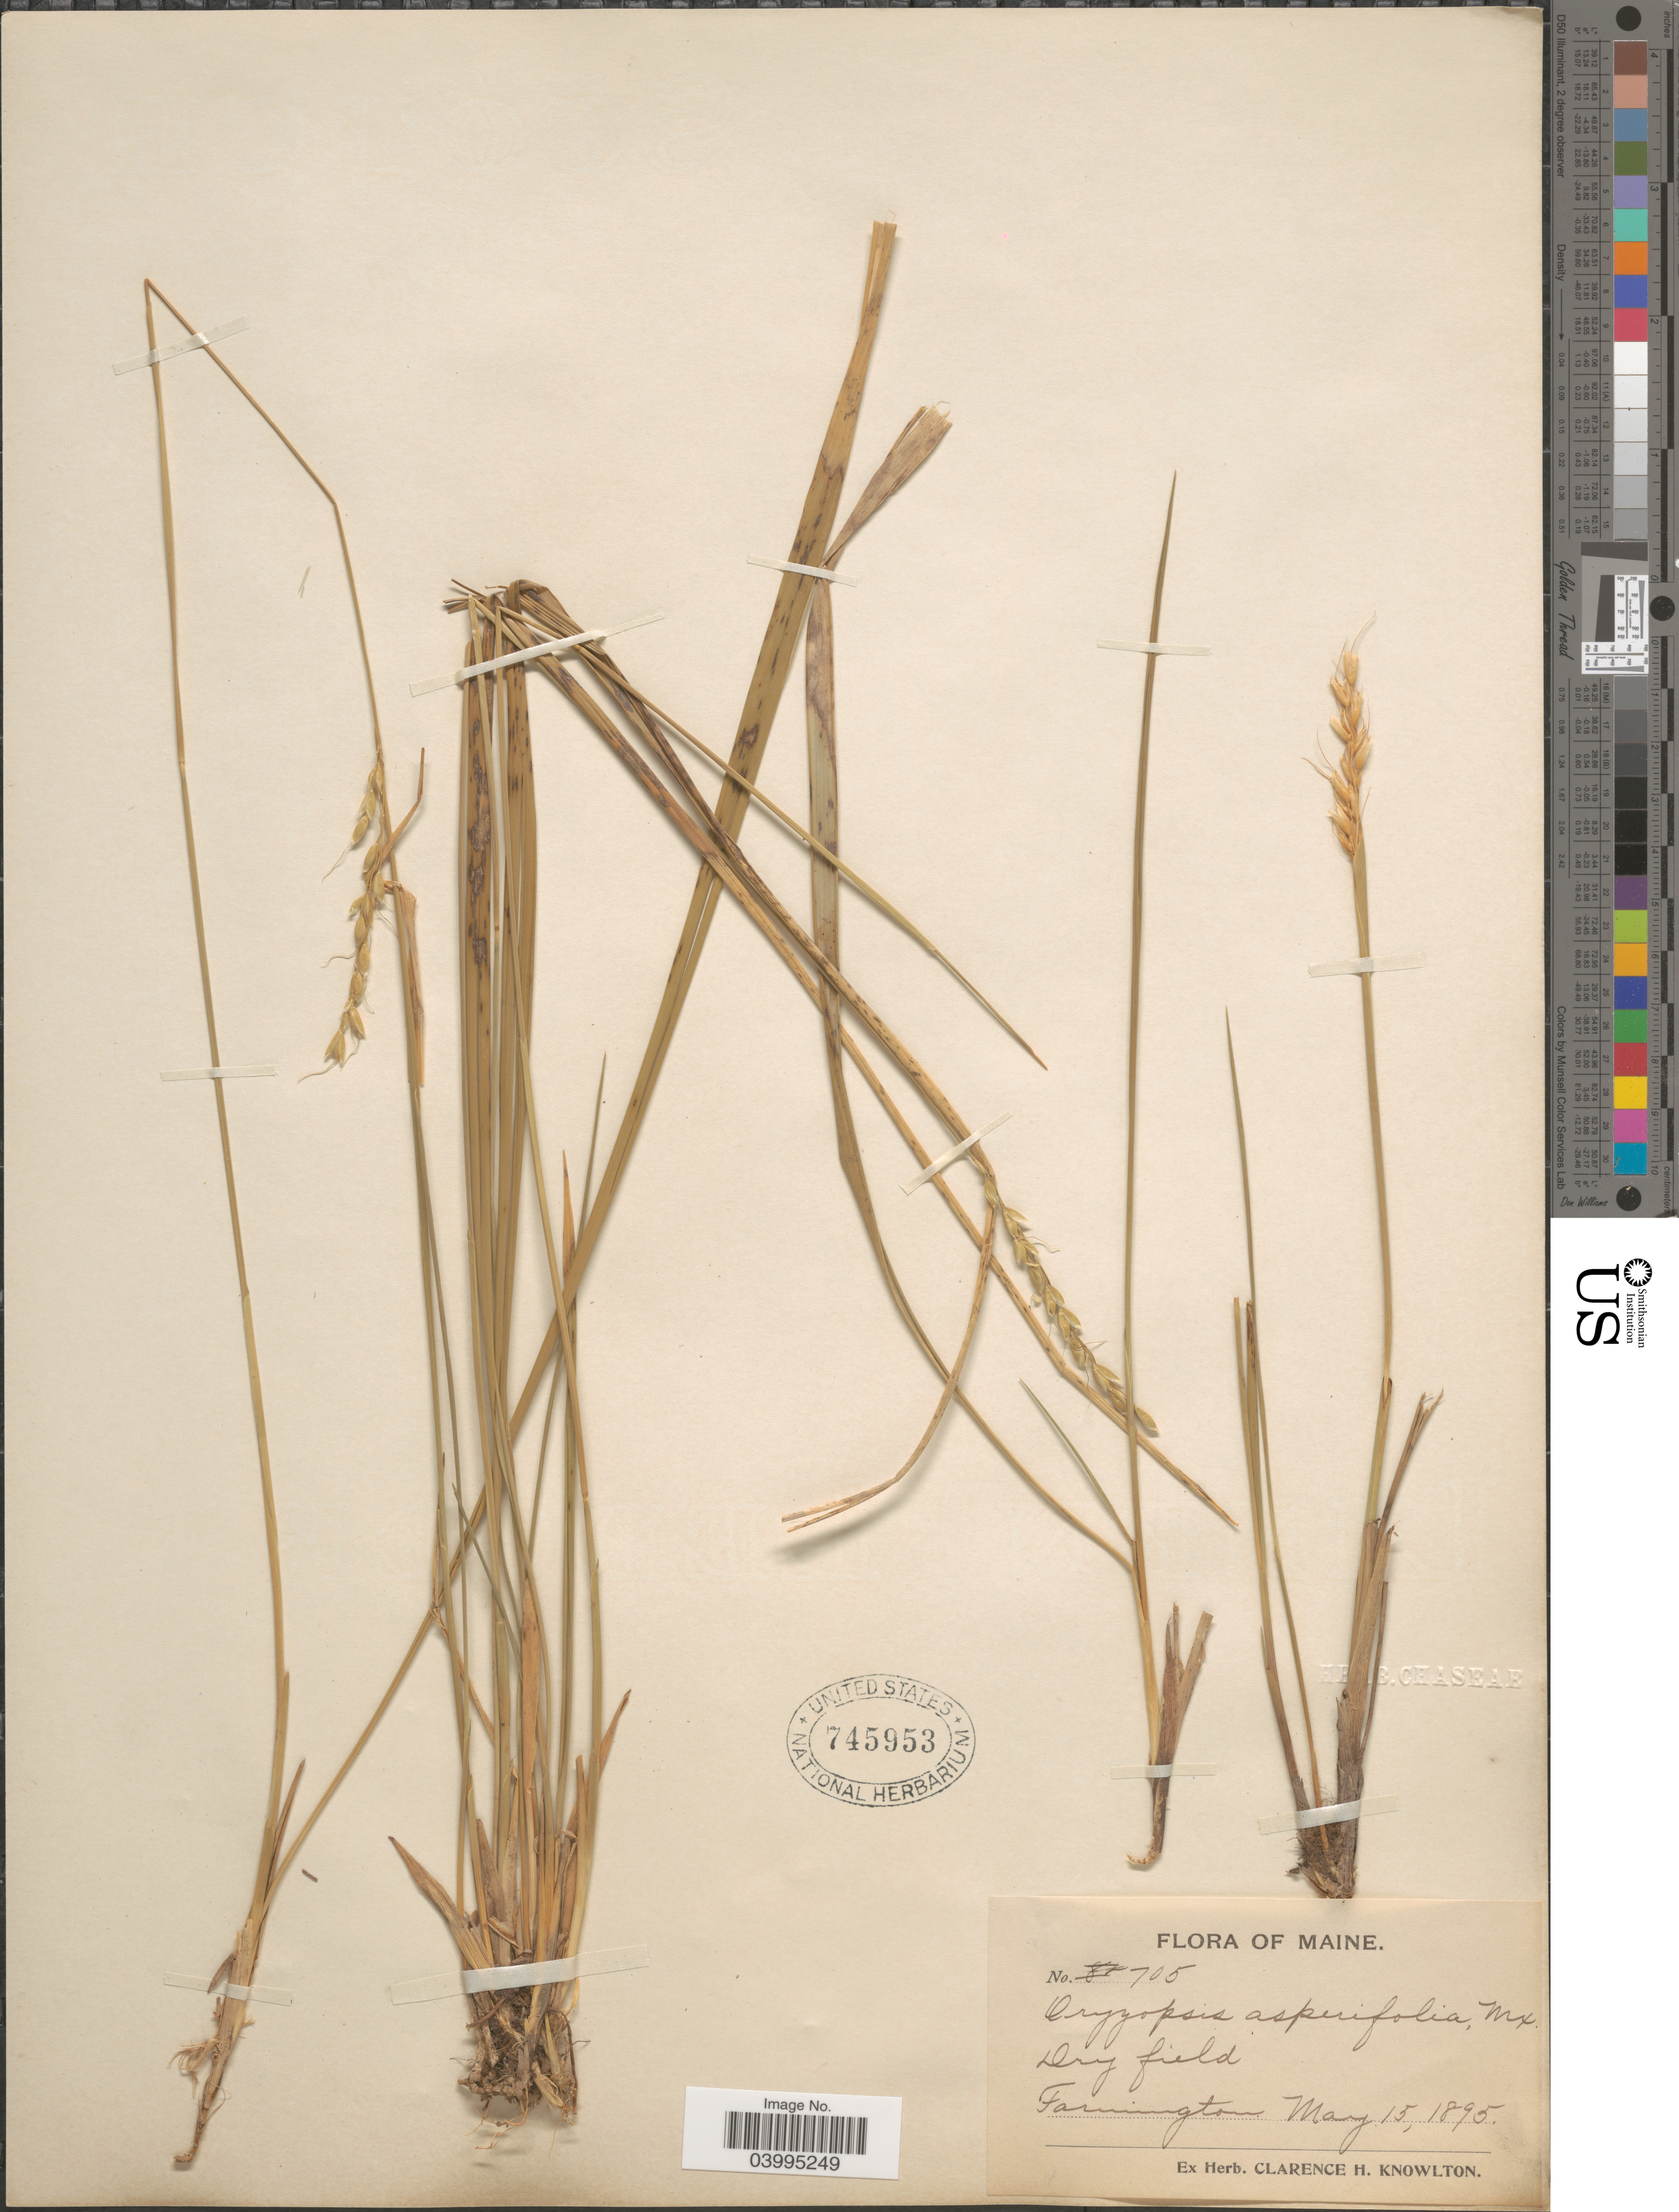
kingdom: Plantae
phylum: Tracheophyta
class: Liliopsida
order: Poales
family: Poaceae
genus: Oryzopsis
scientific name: Oryzopsis asperifolia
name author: Michx.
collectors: C. H. Knowlton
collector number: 705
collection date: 1895-05-15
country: United States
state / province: Maine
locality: Dry field. Farmington.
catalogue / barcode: US 745953